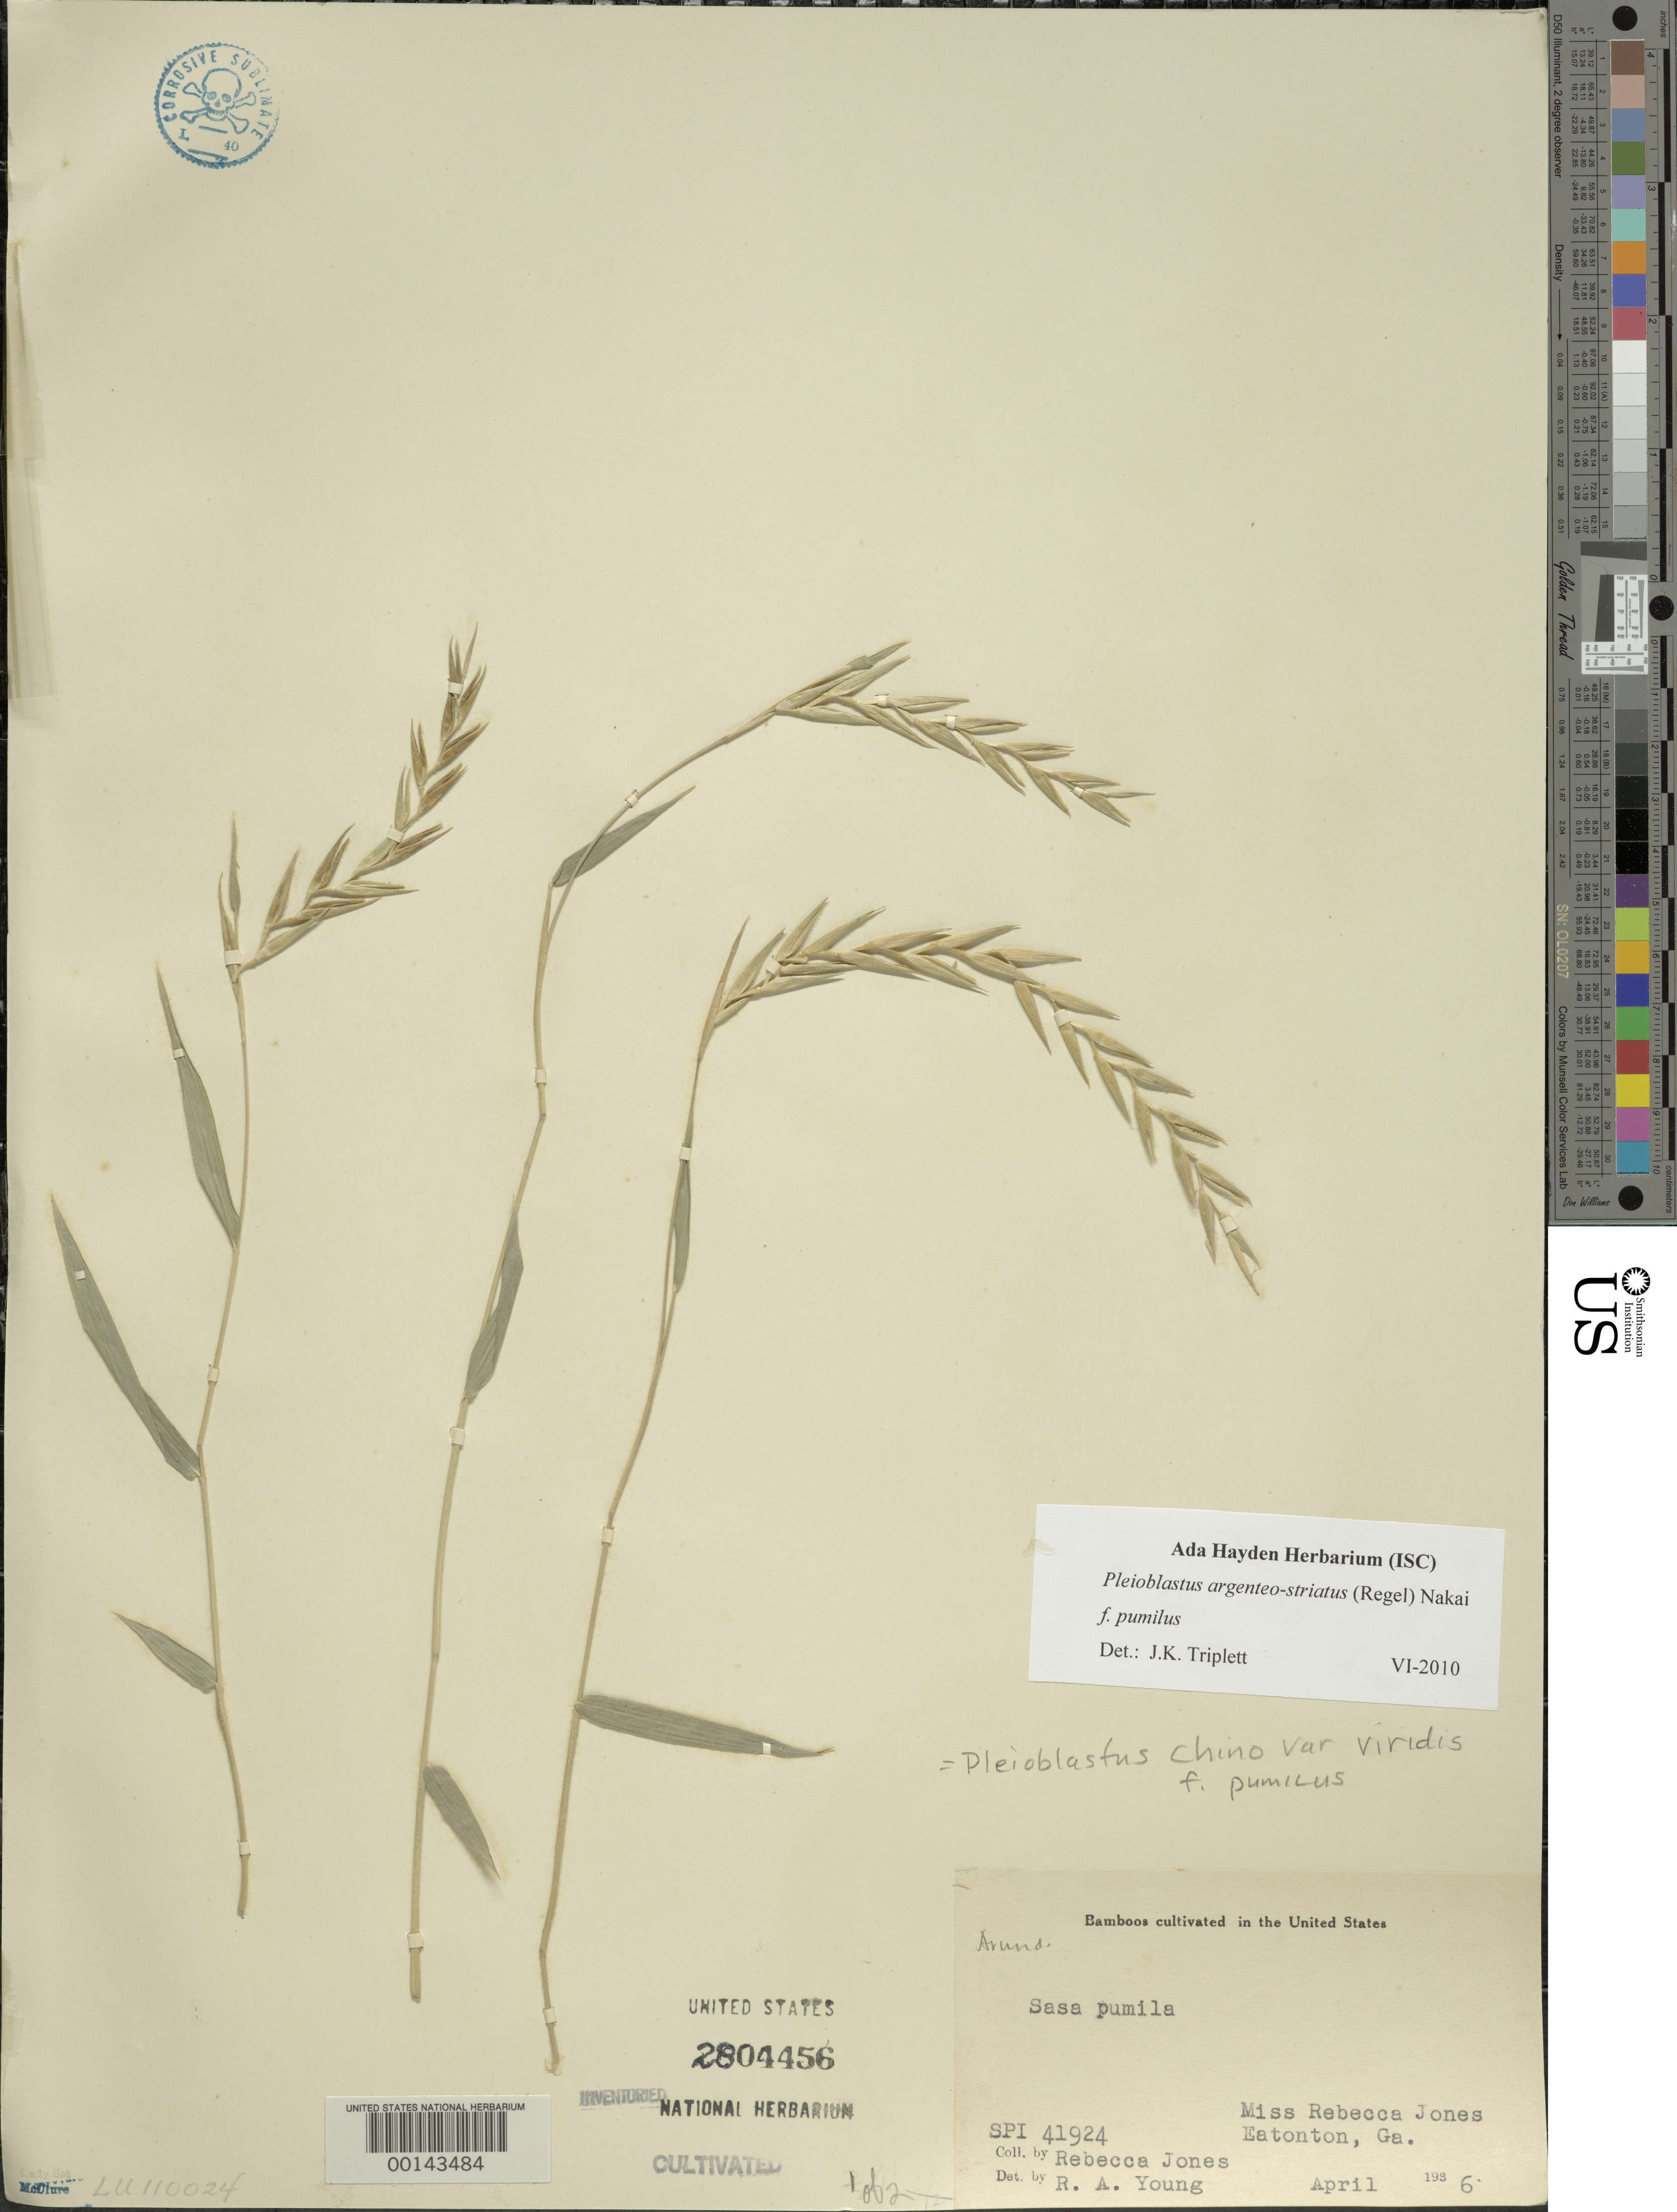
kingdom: Plantae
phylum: Tracheophyta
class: Liliopsida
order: Poales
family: Poaceae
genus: Pleioblastus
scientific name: Pleioblastus chino f. pumilus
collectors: R. Jones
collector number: SPI 41924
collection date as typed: Apr 1936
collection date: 1936-04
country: United States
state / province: Georgia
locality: Eatonton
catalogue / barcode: US 2804456